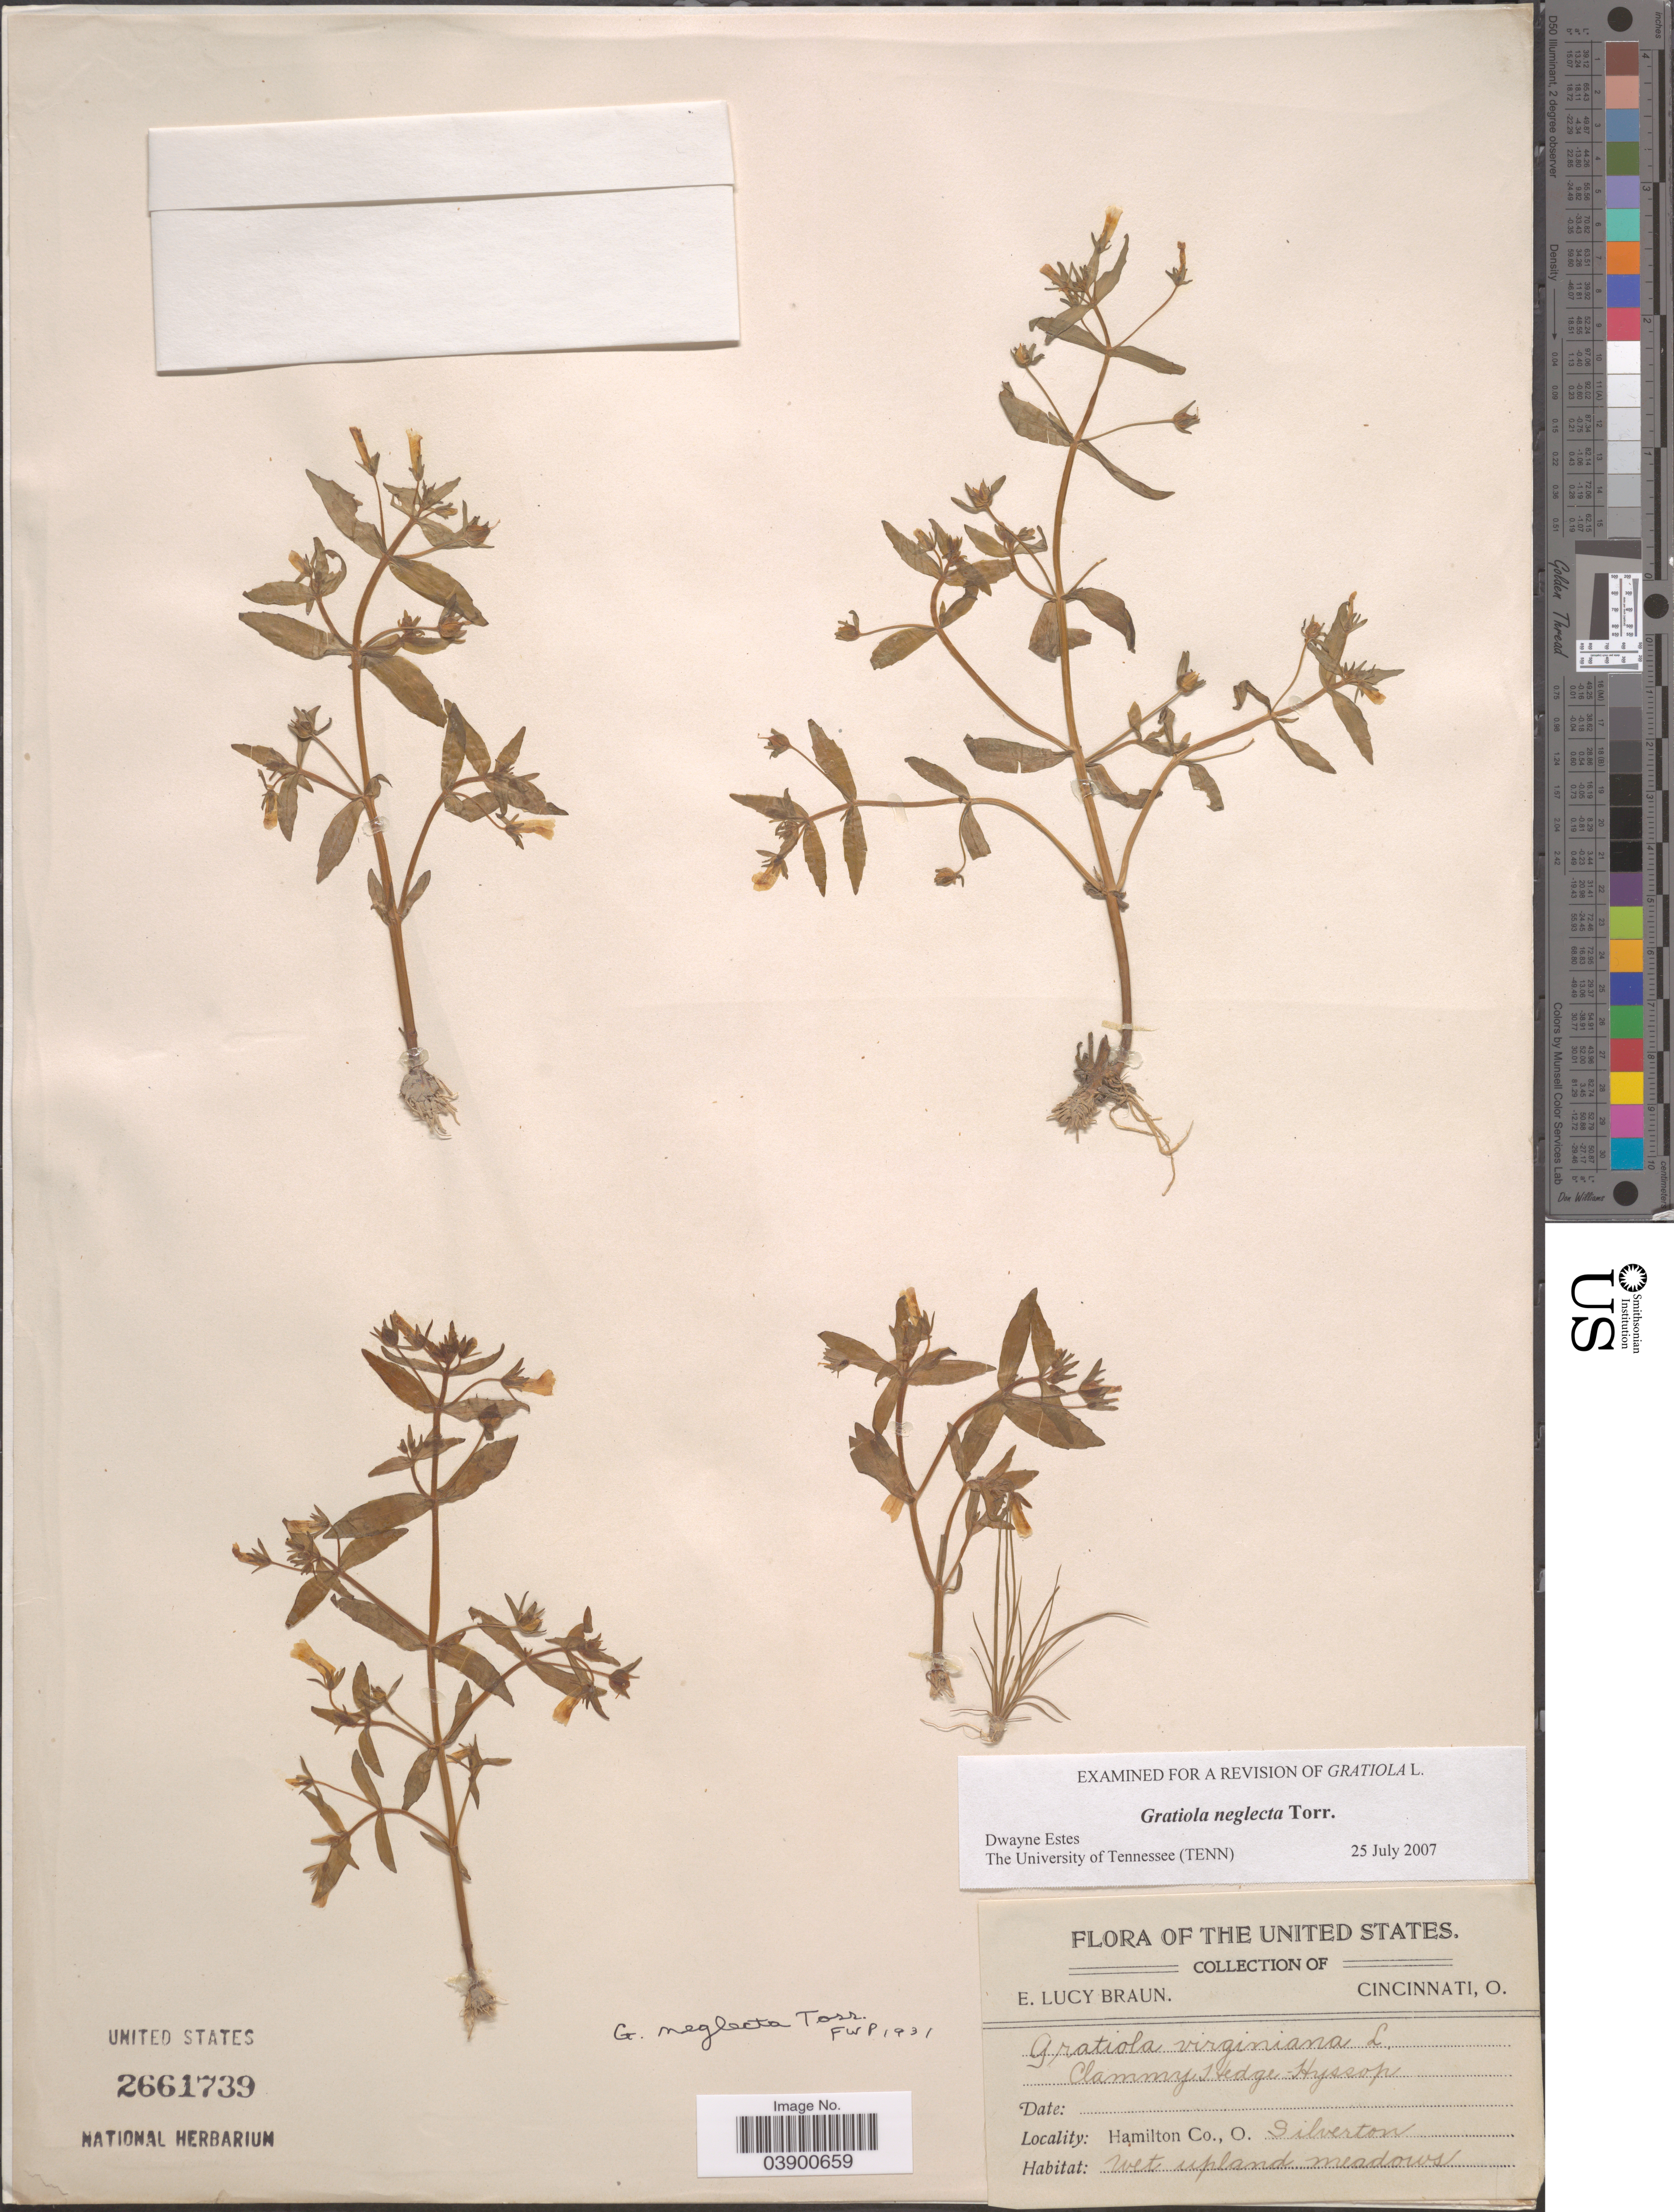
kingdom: Plantae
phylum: Tracheophyta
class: Magnoliopsida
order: Lamiales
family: Plantaginaceae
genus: Gratiola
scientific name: Gratiola neglecta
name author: Torr.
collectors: E. L. Braun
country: United States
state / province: Ohio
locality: Hamilton Co. Silverton.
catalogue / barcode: US 2661739